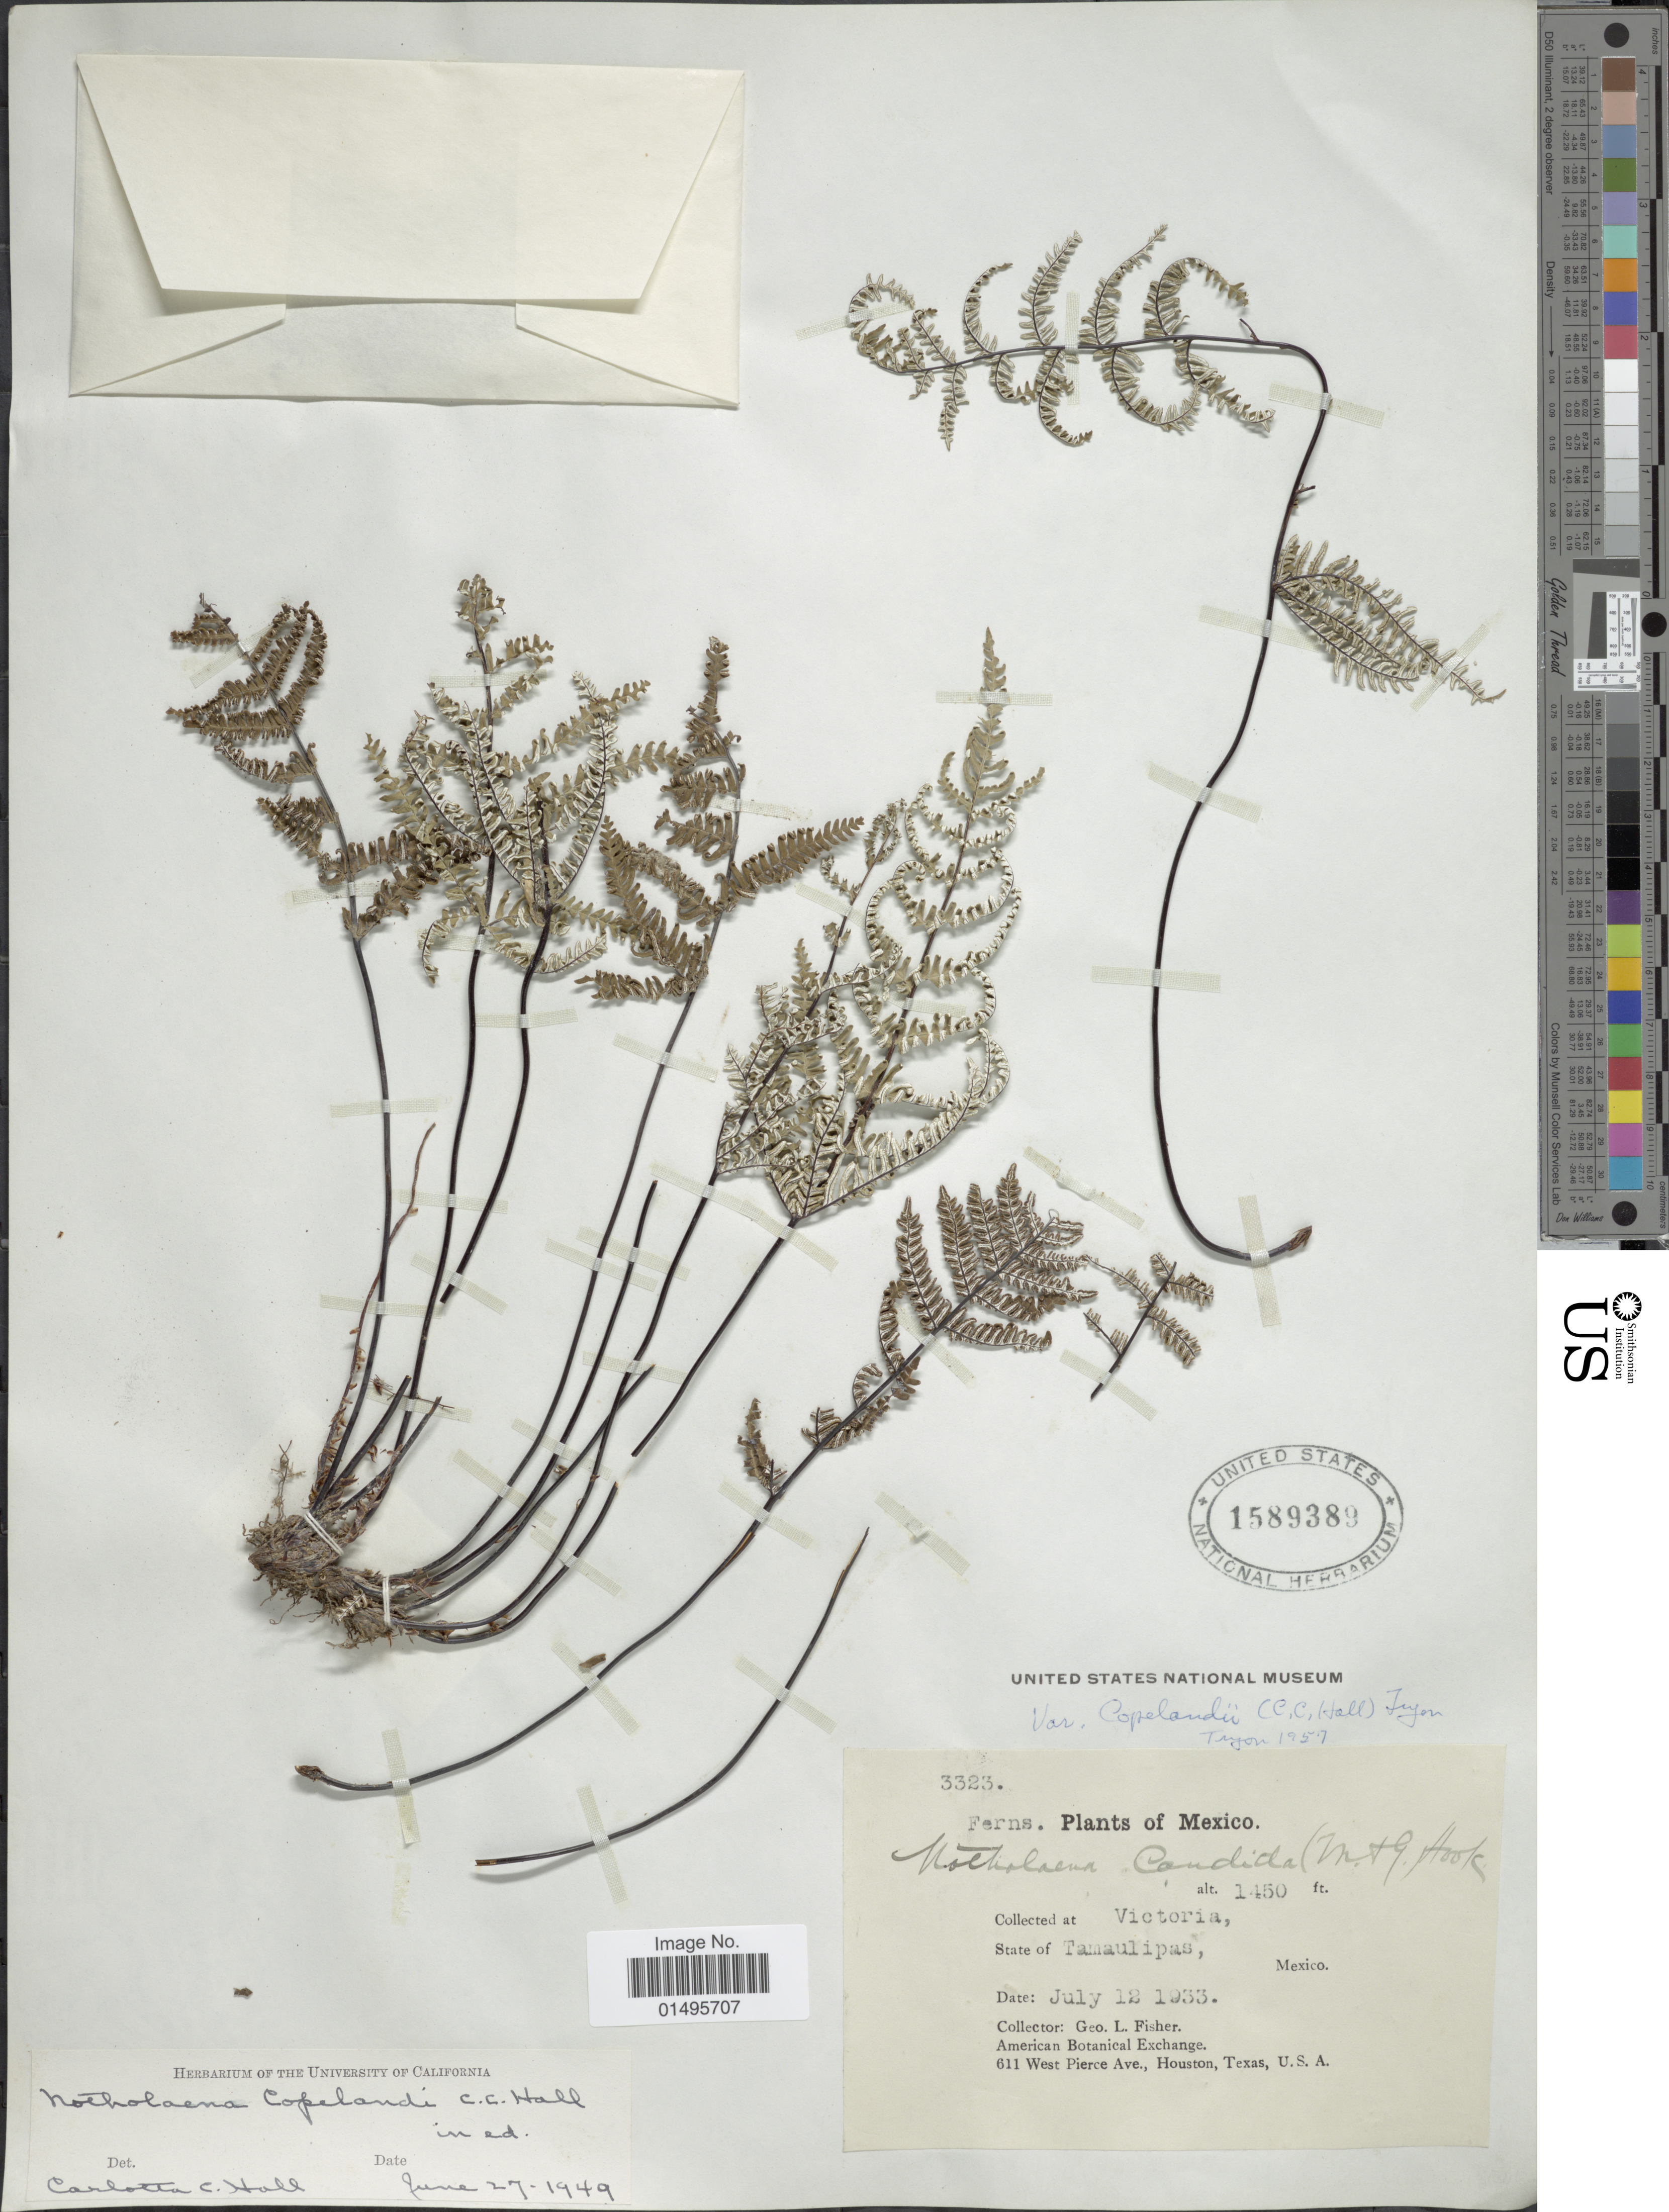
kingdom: Plantae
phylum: Tracheophyta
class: Polypodiopsida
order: Polypodiales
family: Pteridaceae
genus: Notholaena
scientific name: Notholaena candida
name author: (M. Martens) Hook.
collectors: G. L. Fisher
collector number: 3323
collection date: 1933-07-12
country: Mexico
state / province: Tamaulipas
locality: Victoria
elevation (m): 442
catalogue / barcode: US 1589389